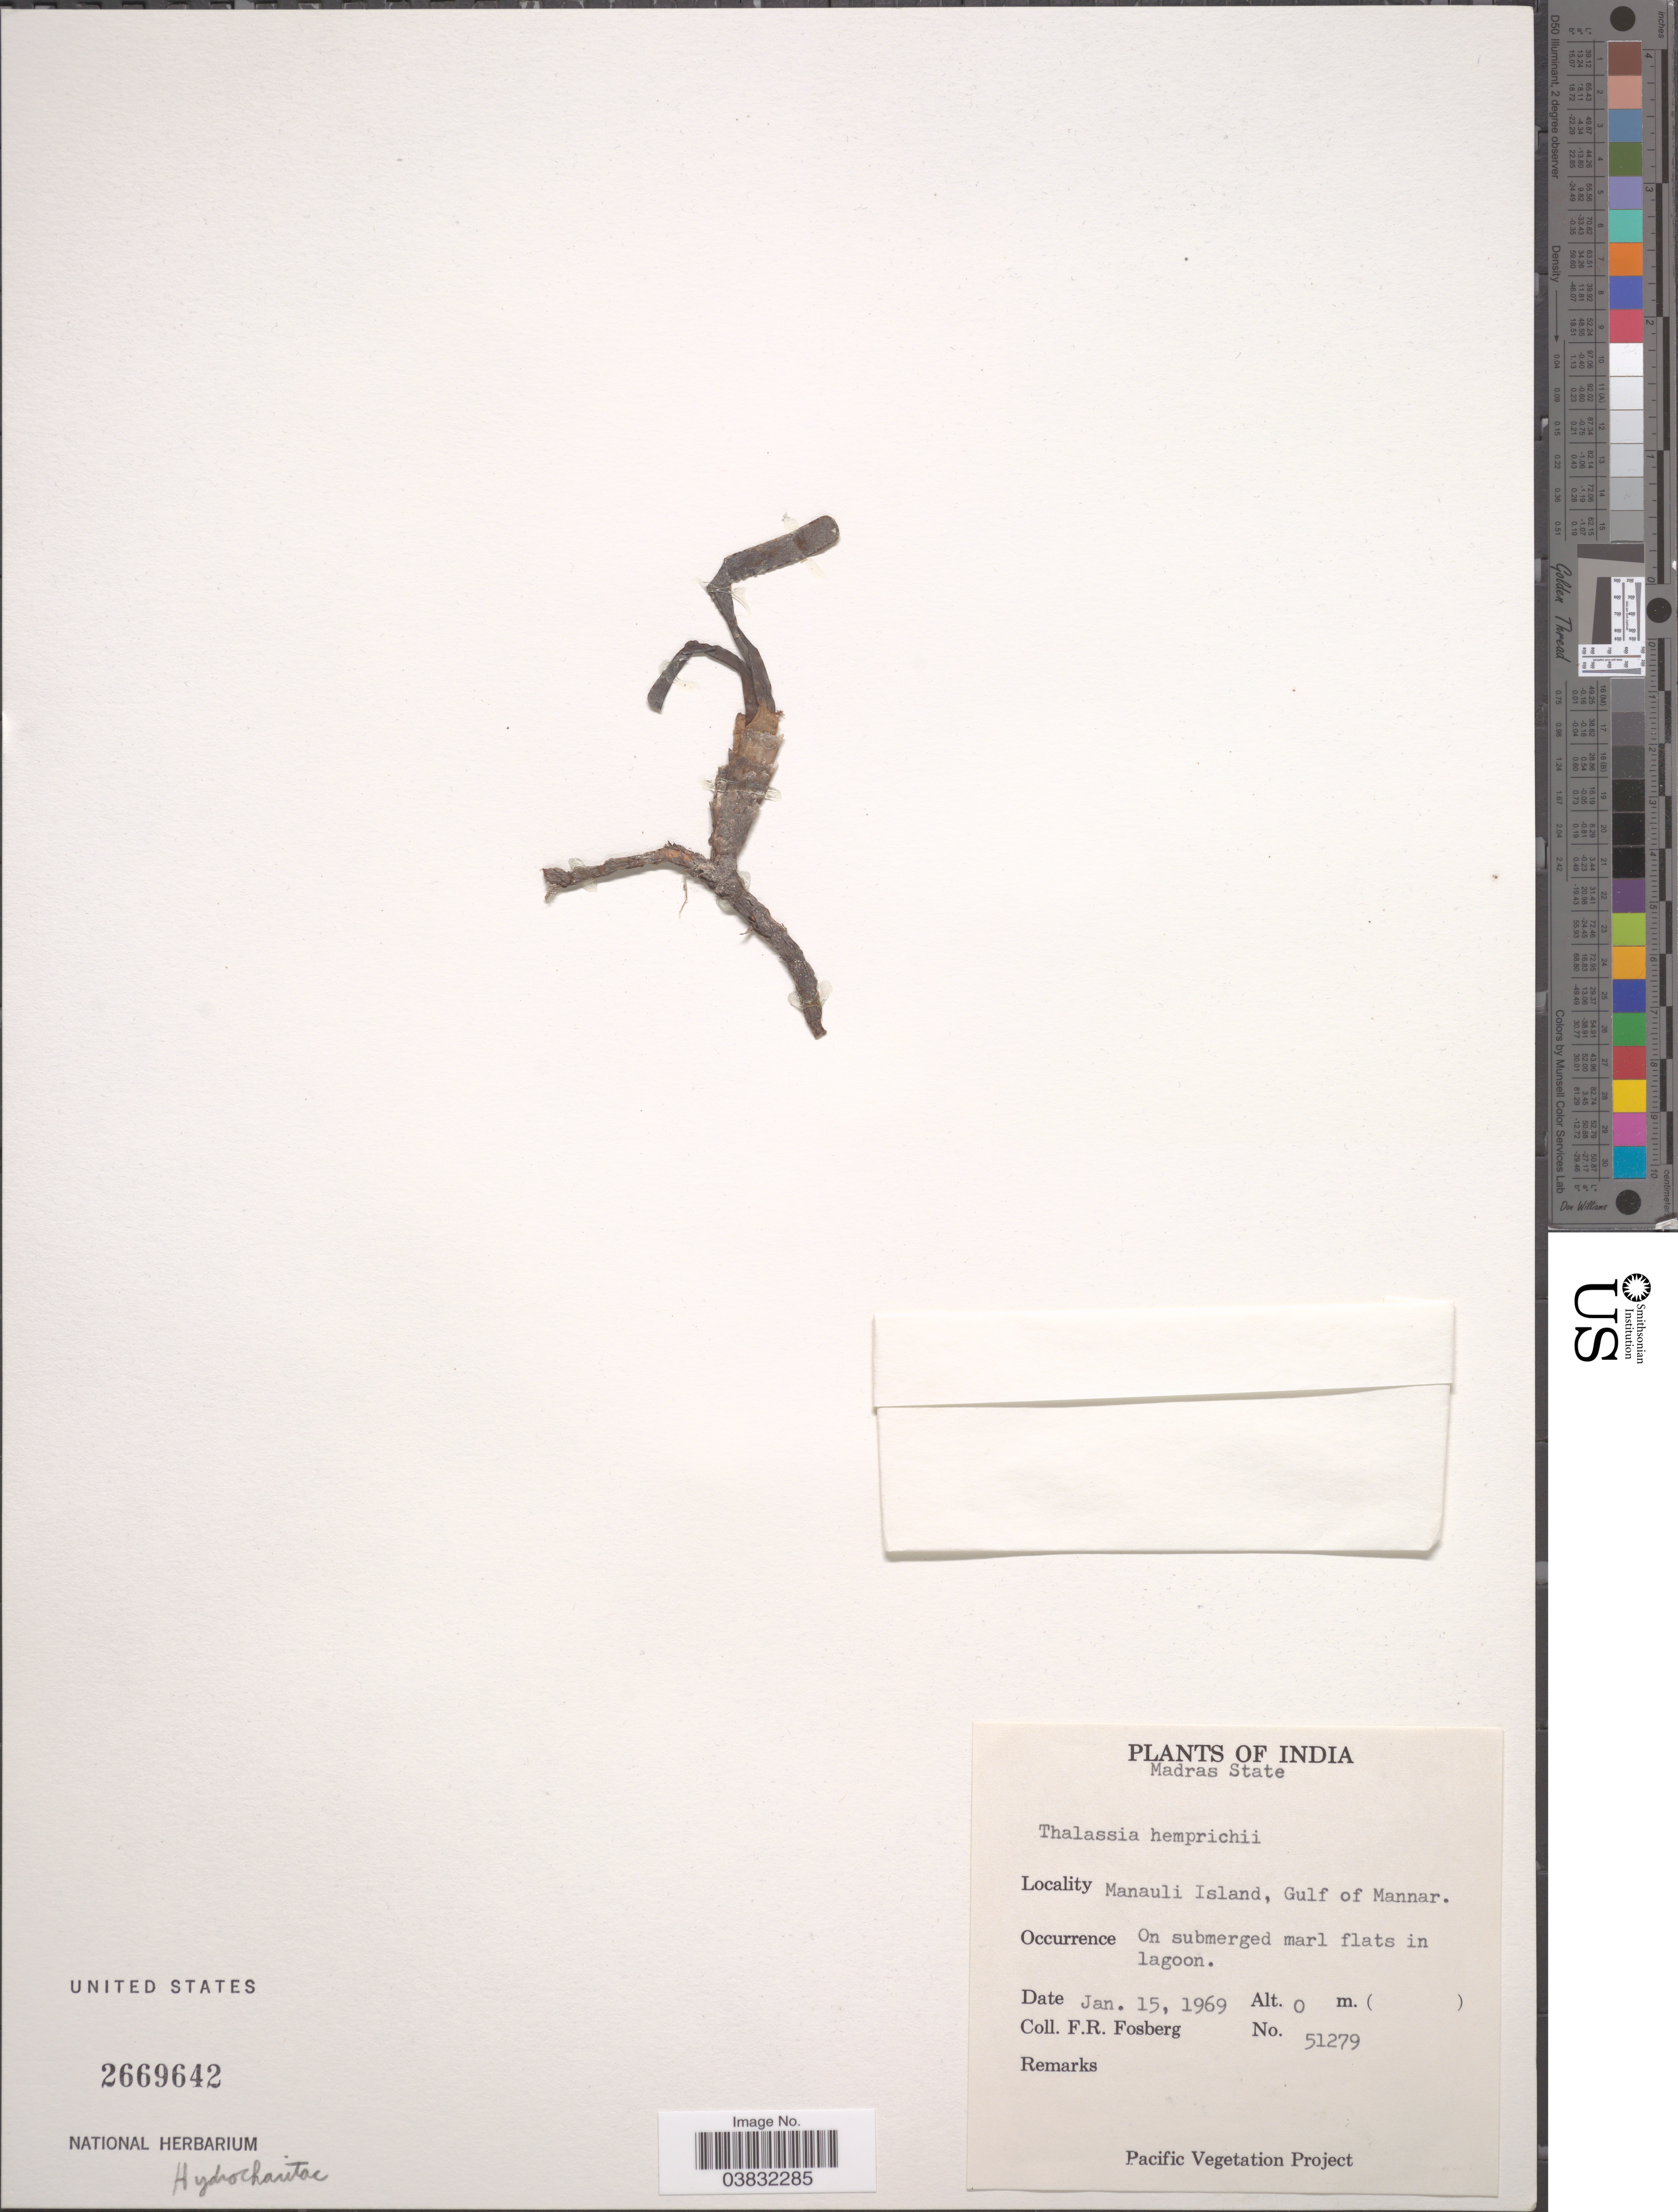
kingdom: Plantae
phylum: Tracheophyta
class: Liliopsida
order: Alismatales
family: Hydrocharitaceae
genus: Thalassia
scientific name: Thalassia hemprichii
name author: Asch.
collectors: F. R. Fosberg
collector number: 51279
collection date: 1969-01-15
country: India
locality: Madras State. Manauli Island, Gulf of Mannar. On submerged marl flats in lagoon.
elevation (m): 0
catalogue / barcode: US 2669642